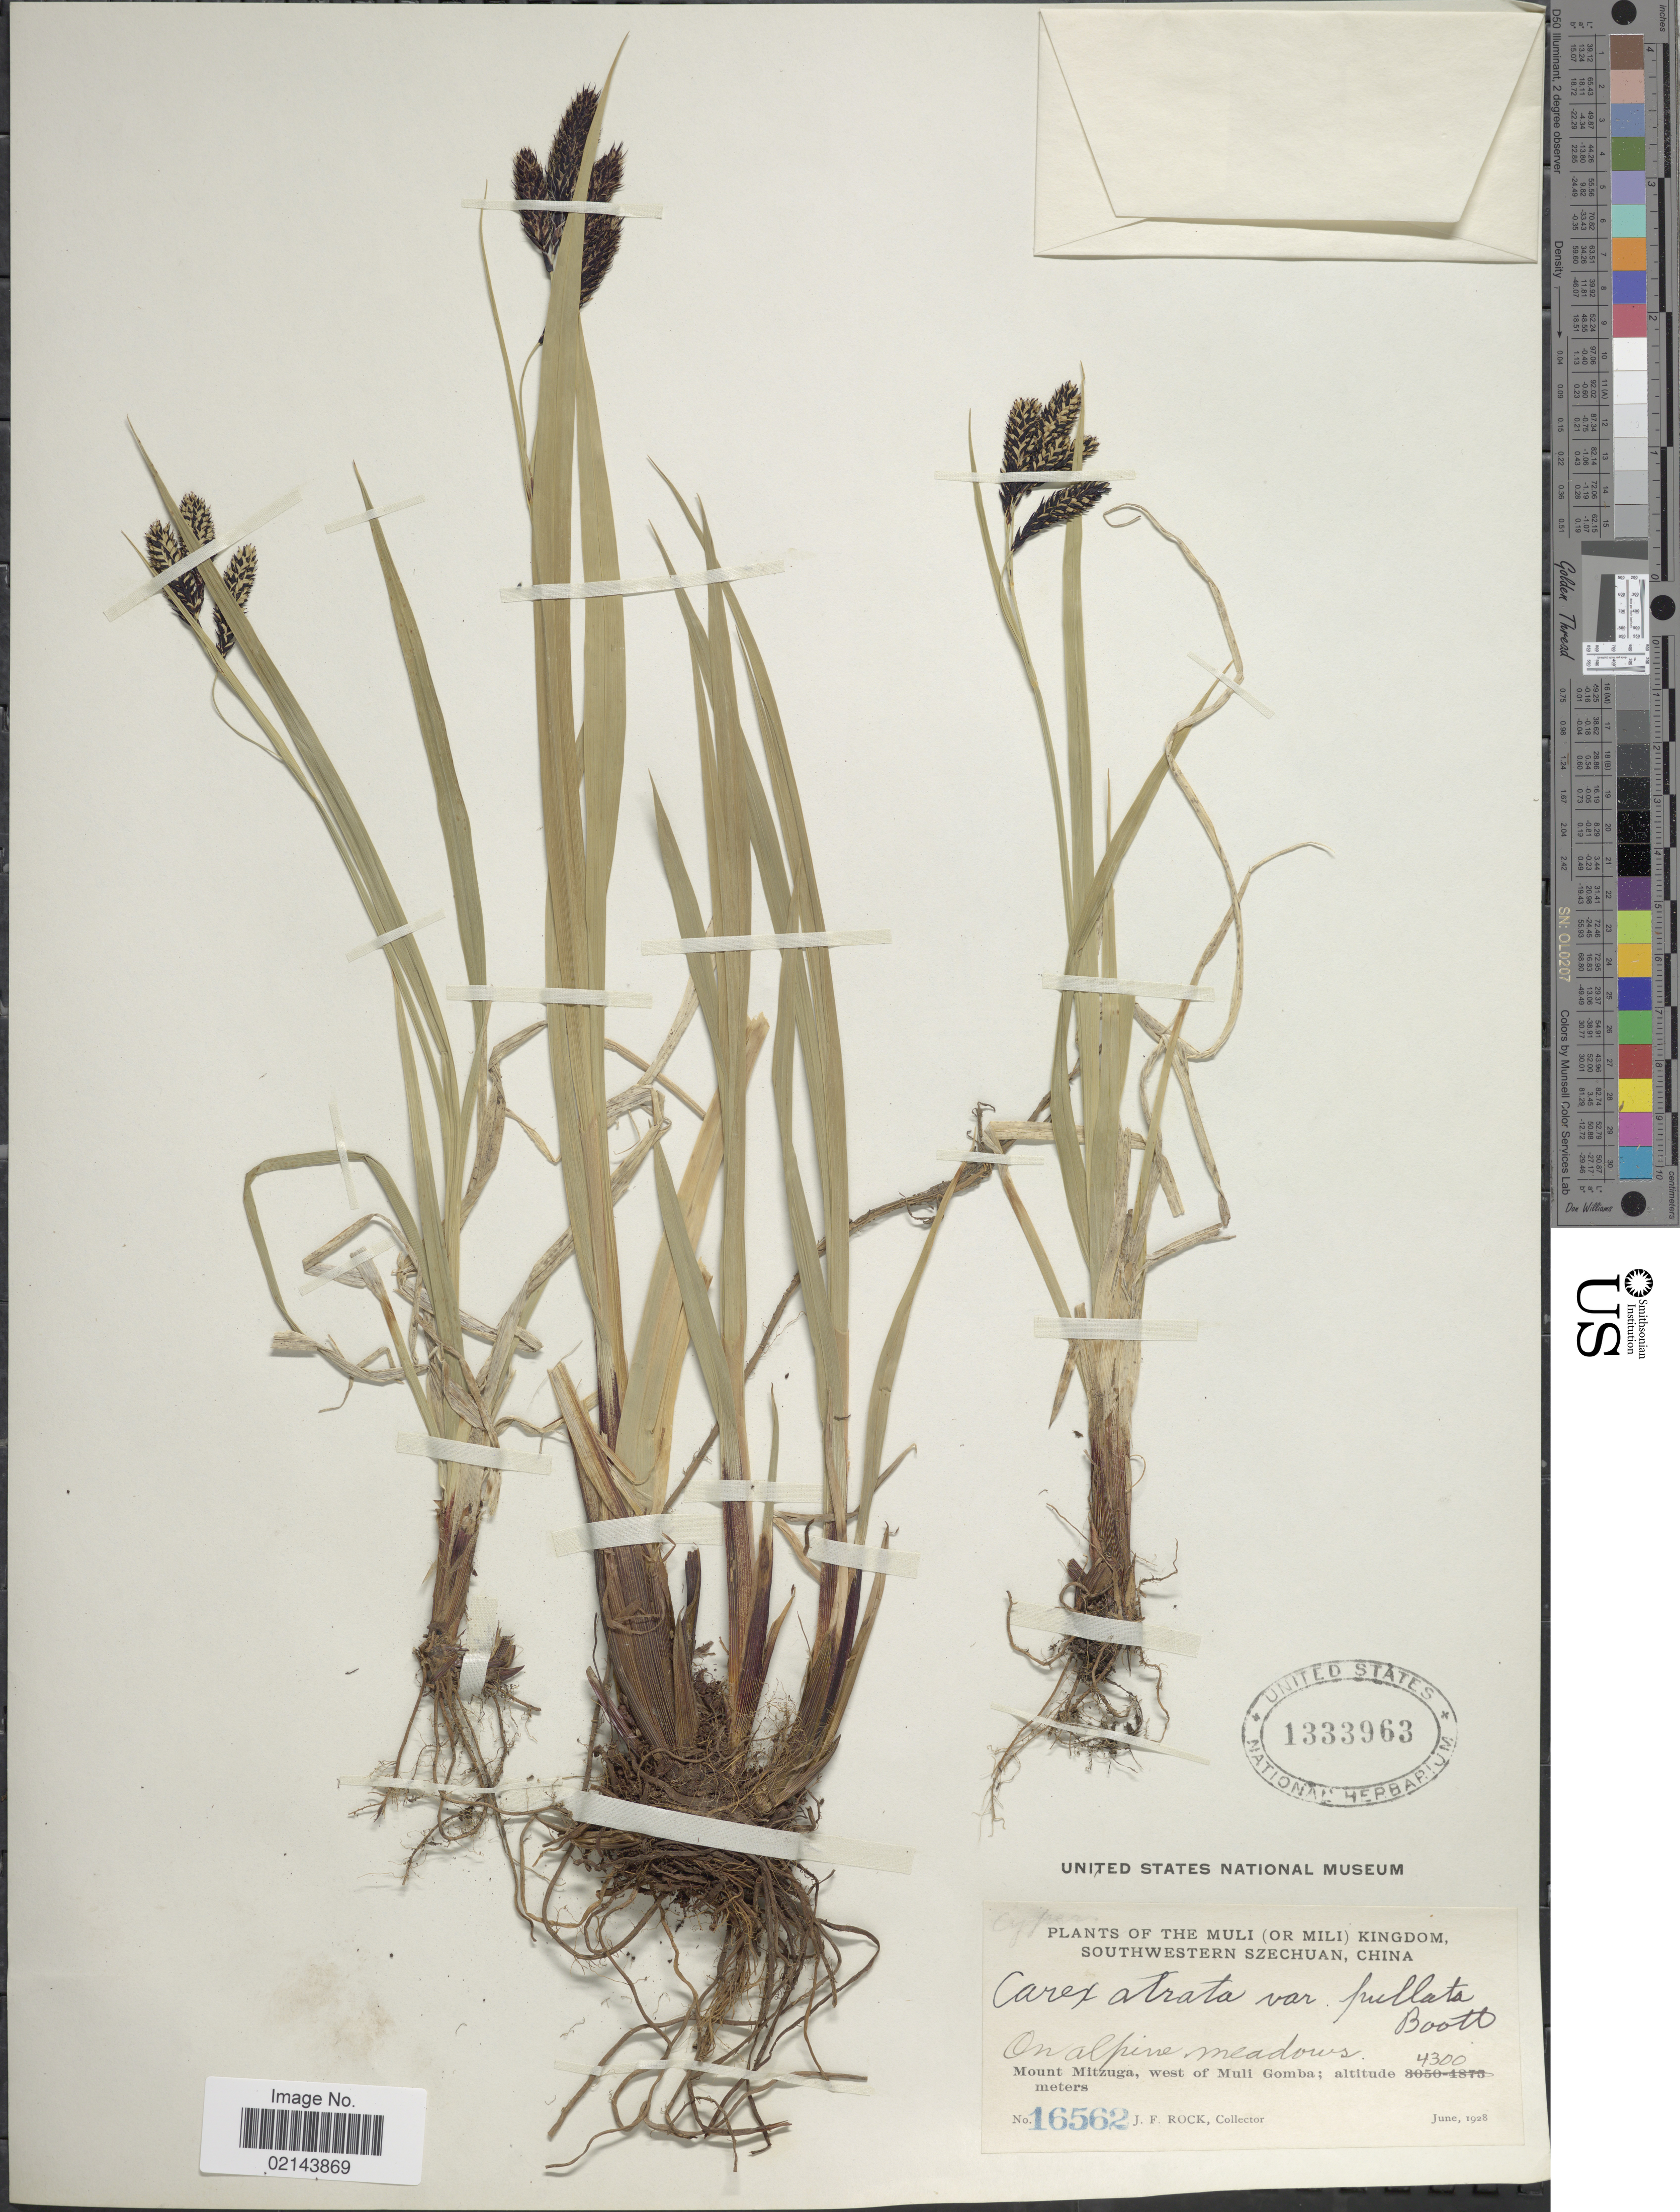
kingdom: Plantae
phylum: Tracheophyta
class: Liliopsida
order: Poales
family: Cyperaceae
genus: Carex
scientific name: Carex atrata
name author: L.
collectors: J. Rock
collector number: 16562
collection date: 1928-06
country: China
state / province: Sichuan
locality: Muli (or Mili) Kingdom, Southwestern Szechuan. Mount Mitzuga, west of Muli Gomba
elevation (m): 4300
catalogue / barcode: US 1333963